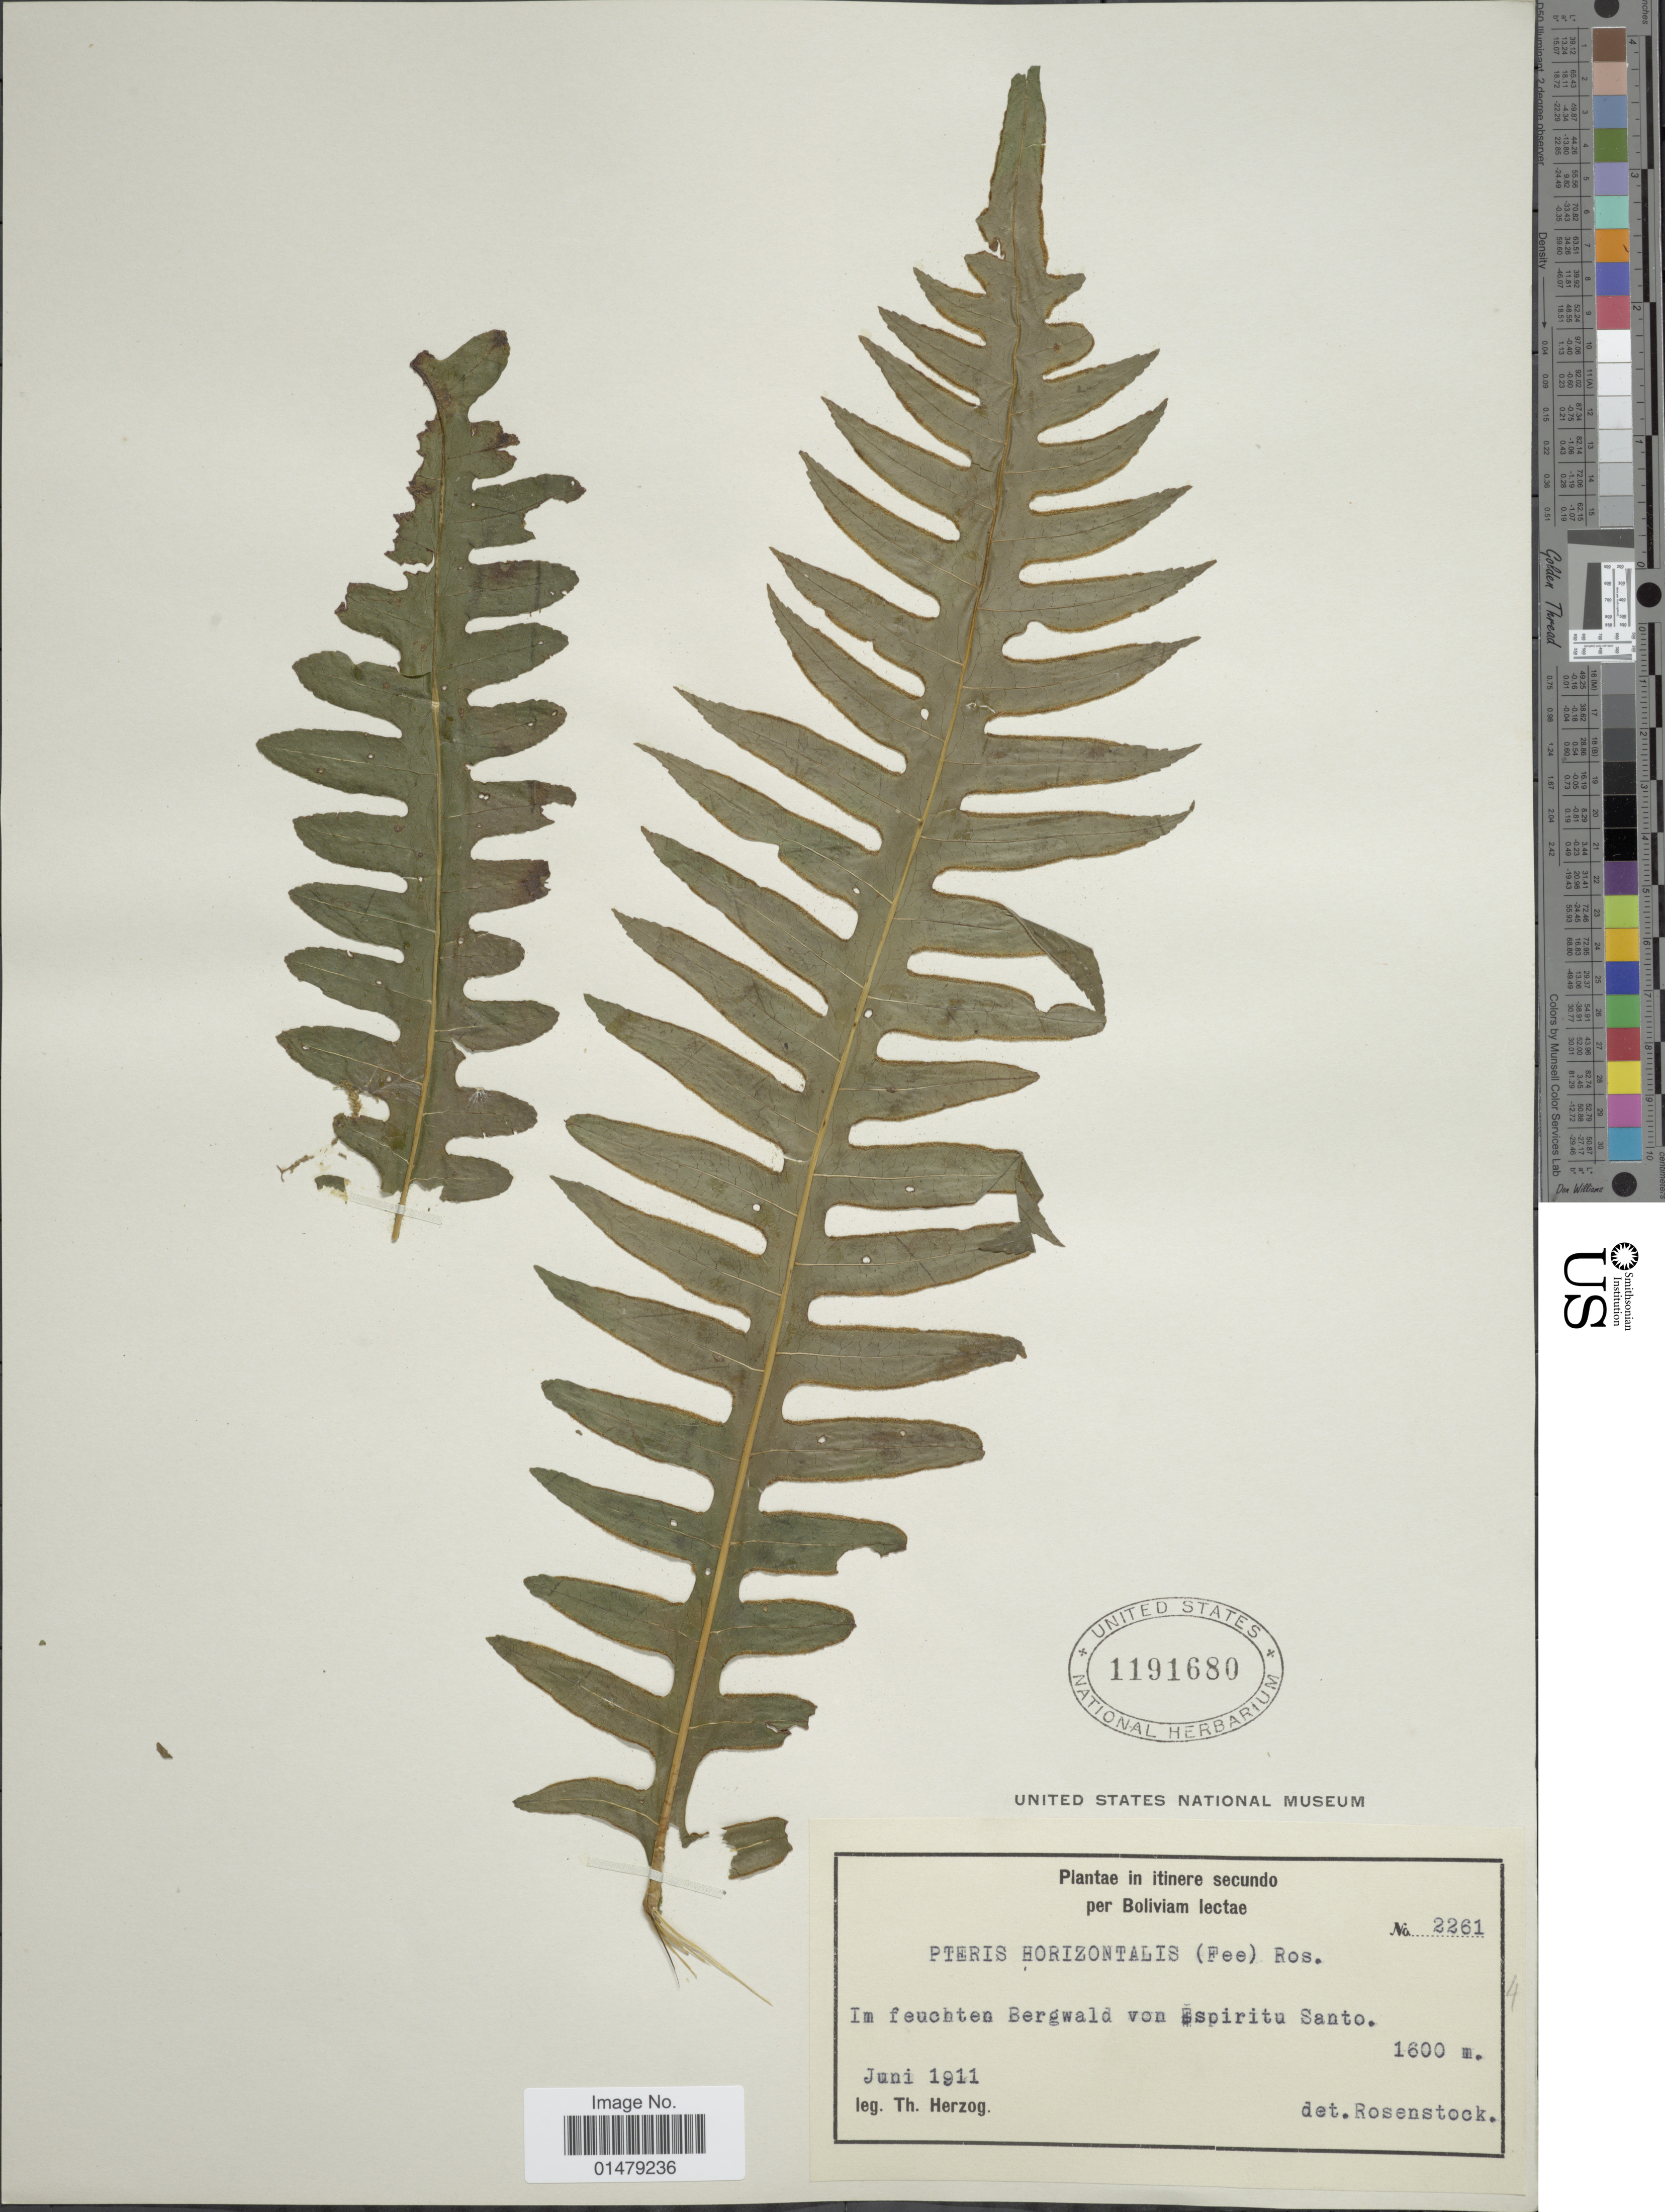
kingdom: Plantae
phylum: Tracheophyta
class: Polypodiopsida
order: Polypodiales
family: Pteridaceae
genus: Pteris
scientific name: Pteris decurrens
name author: C. Presl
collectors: T. K. J. Herzog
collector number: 2261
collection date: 1911-06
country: Bolivia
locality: Im feuchten Bergwald von Espiritu Santo.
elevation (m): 1600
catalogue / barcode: US 1191680